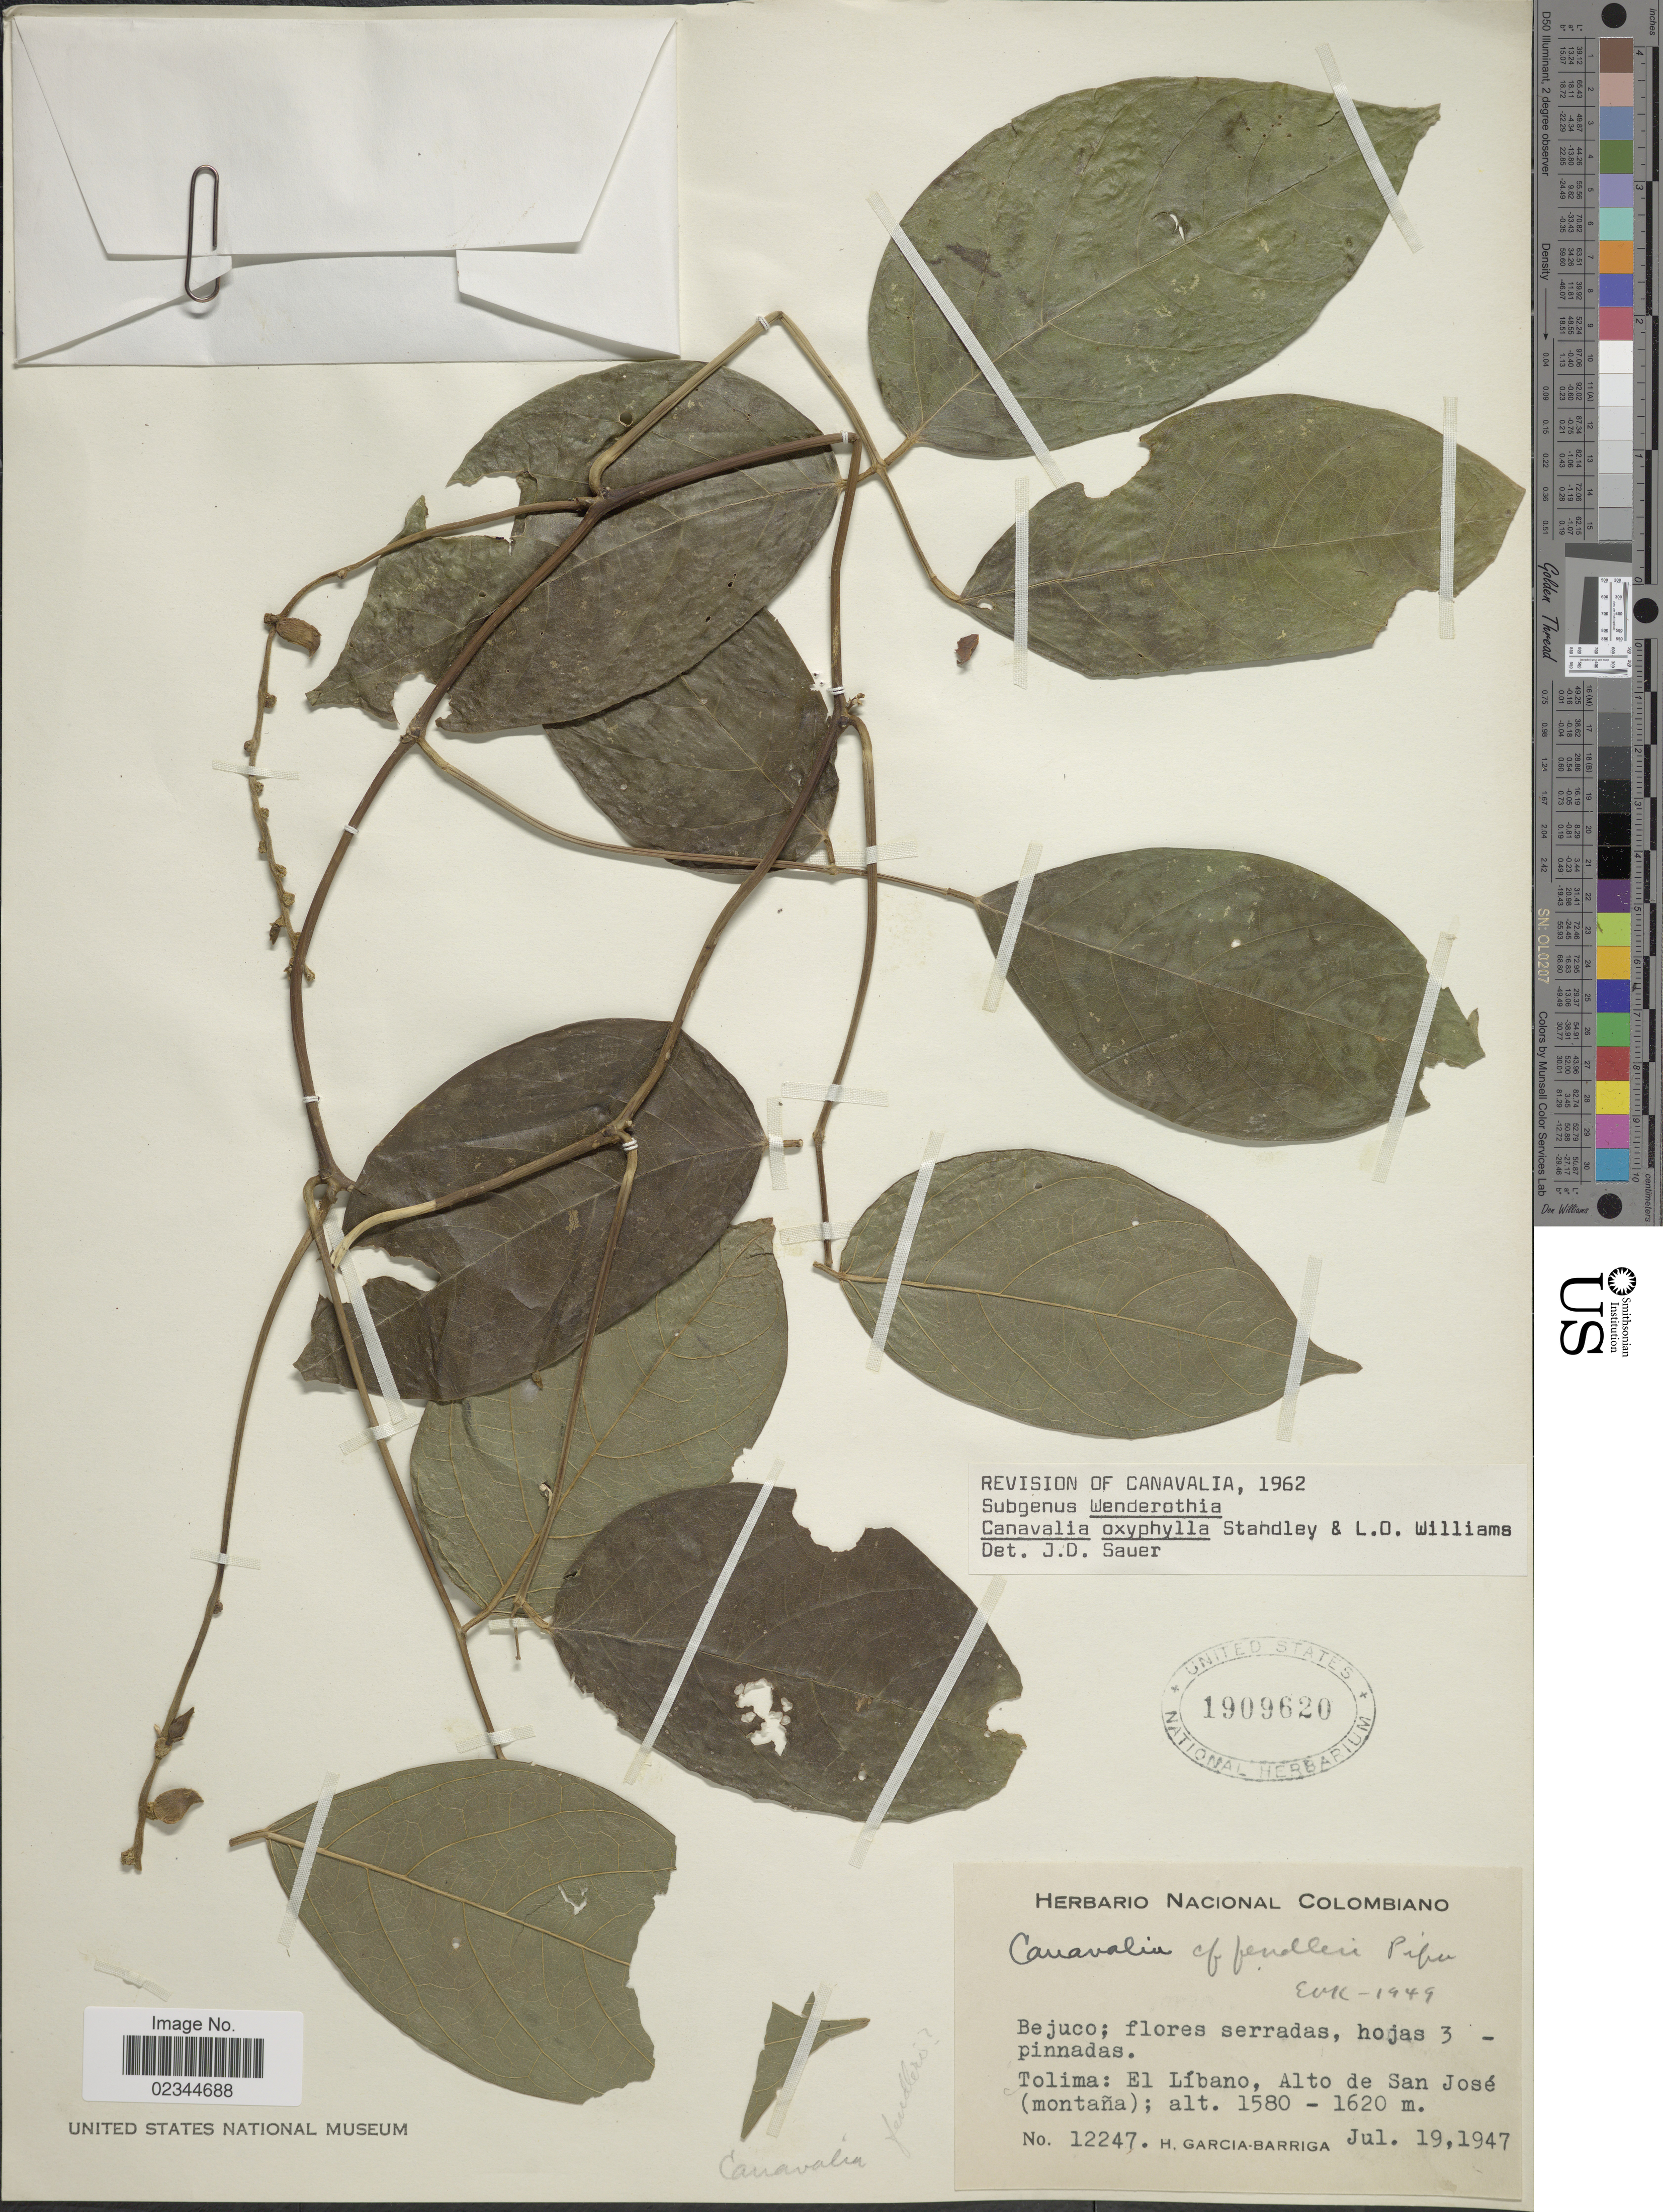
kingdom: Plantae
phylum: Tracheophyta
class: Magnoliopsida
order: Fabales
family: Fabaceae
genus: Canavalia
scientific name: Canavalia oxyphylla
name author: Standl. & L.O. Williams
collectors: H. García Barriga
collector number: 12247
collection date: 1947-07-19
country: Colombia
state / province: Tolima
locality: El Libano, Alto de San Jose (montana)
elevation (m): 1580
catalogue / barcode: US 1909620